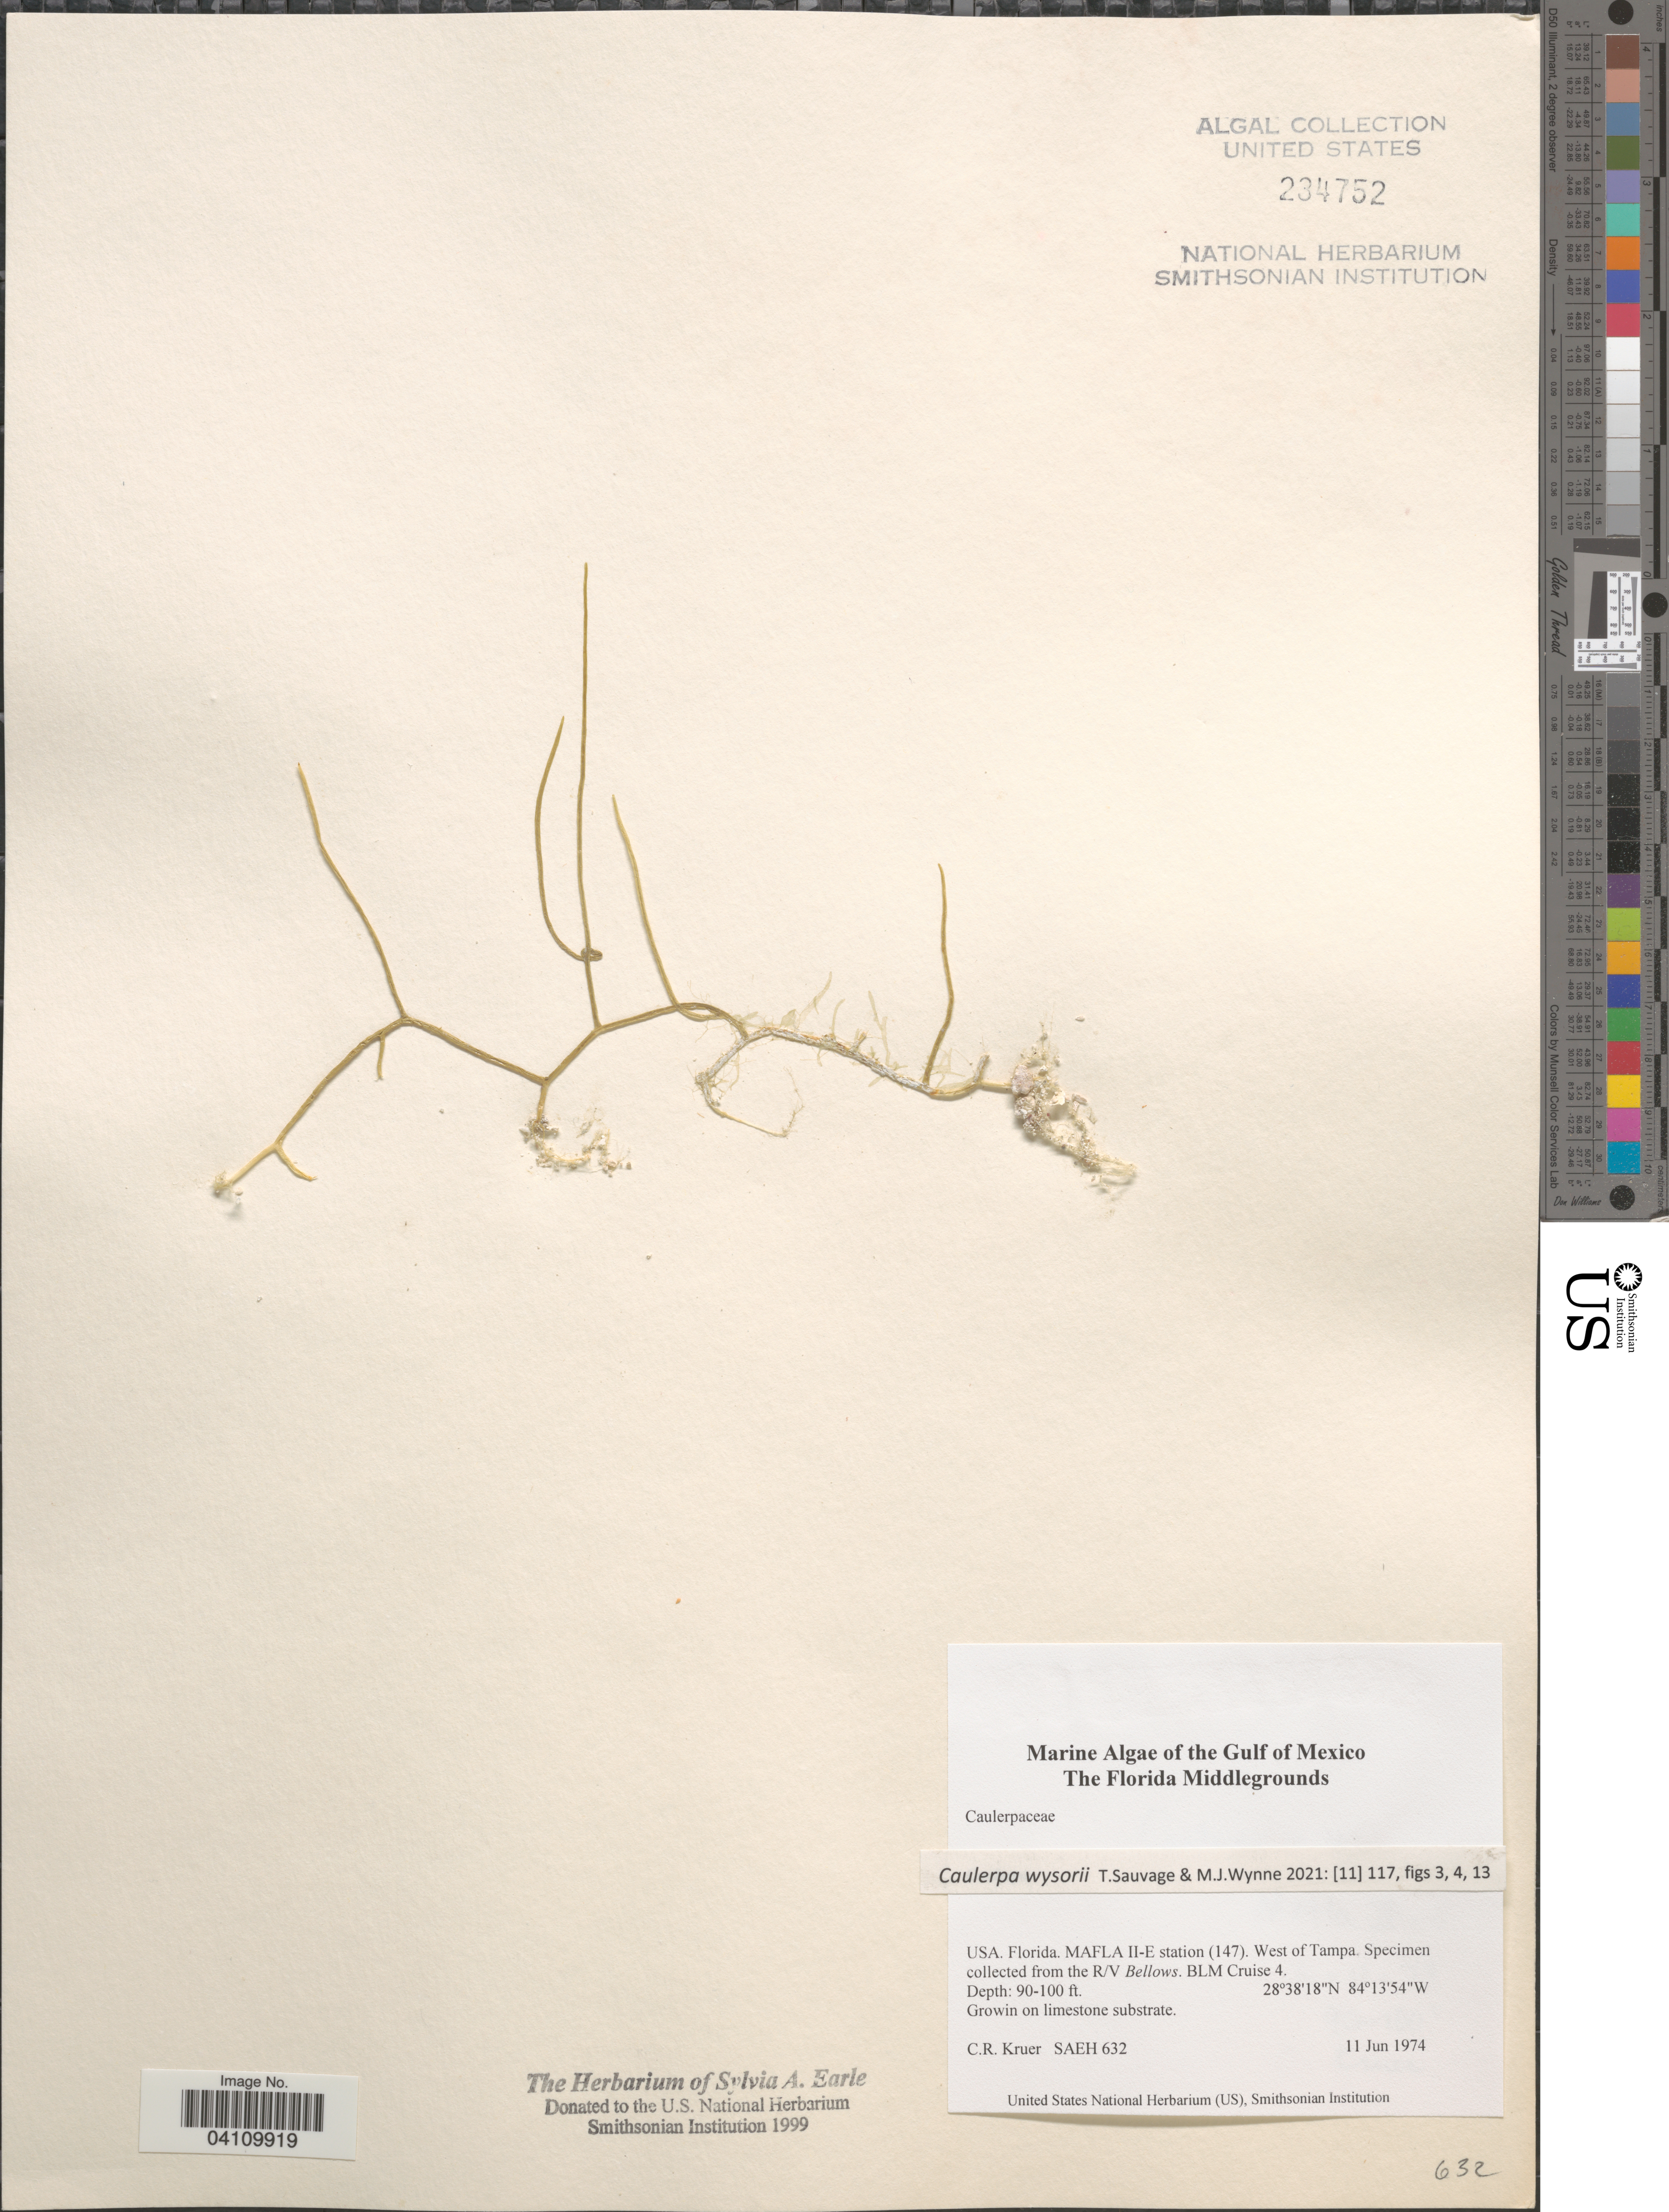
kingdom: Plantae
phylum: Chlorophyta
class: Ulvophyceae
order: Bryopsidales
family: Caulerpaceae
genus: Caulerpa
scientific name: Caulerpa wysorii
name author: Sauvage & M.J. Wynne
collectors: C. Kruer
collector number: SAEH 632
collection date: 1974-06-11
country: United States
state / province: Florida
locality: The Gulf of Mexico. The Florida Middlegrounds. MAFLA II-E station (147). West of Tampa. From the T/V Bellows. BLM Cruise 4.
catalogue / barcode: US 234752